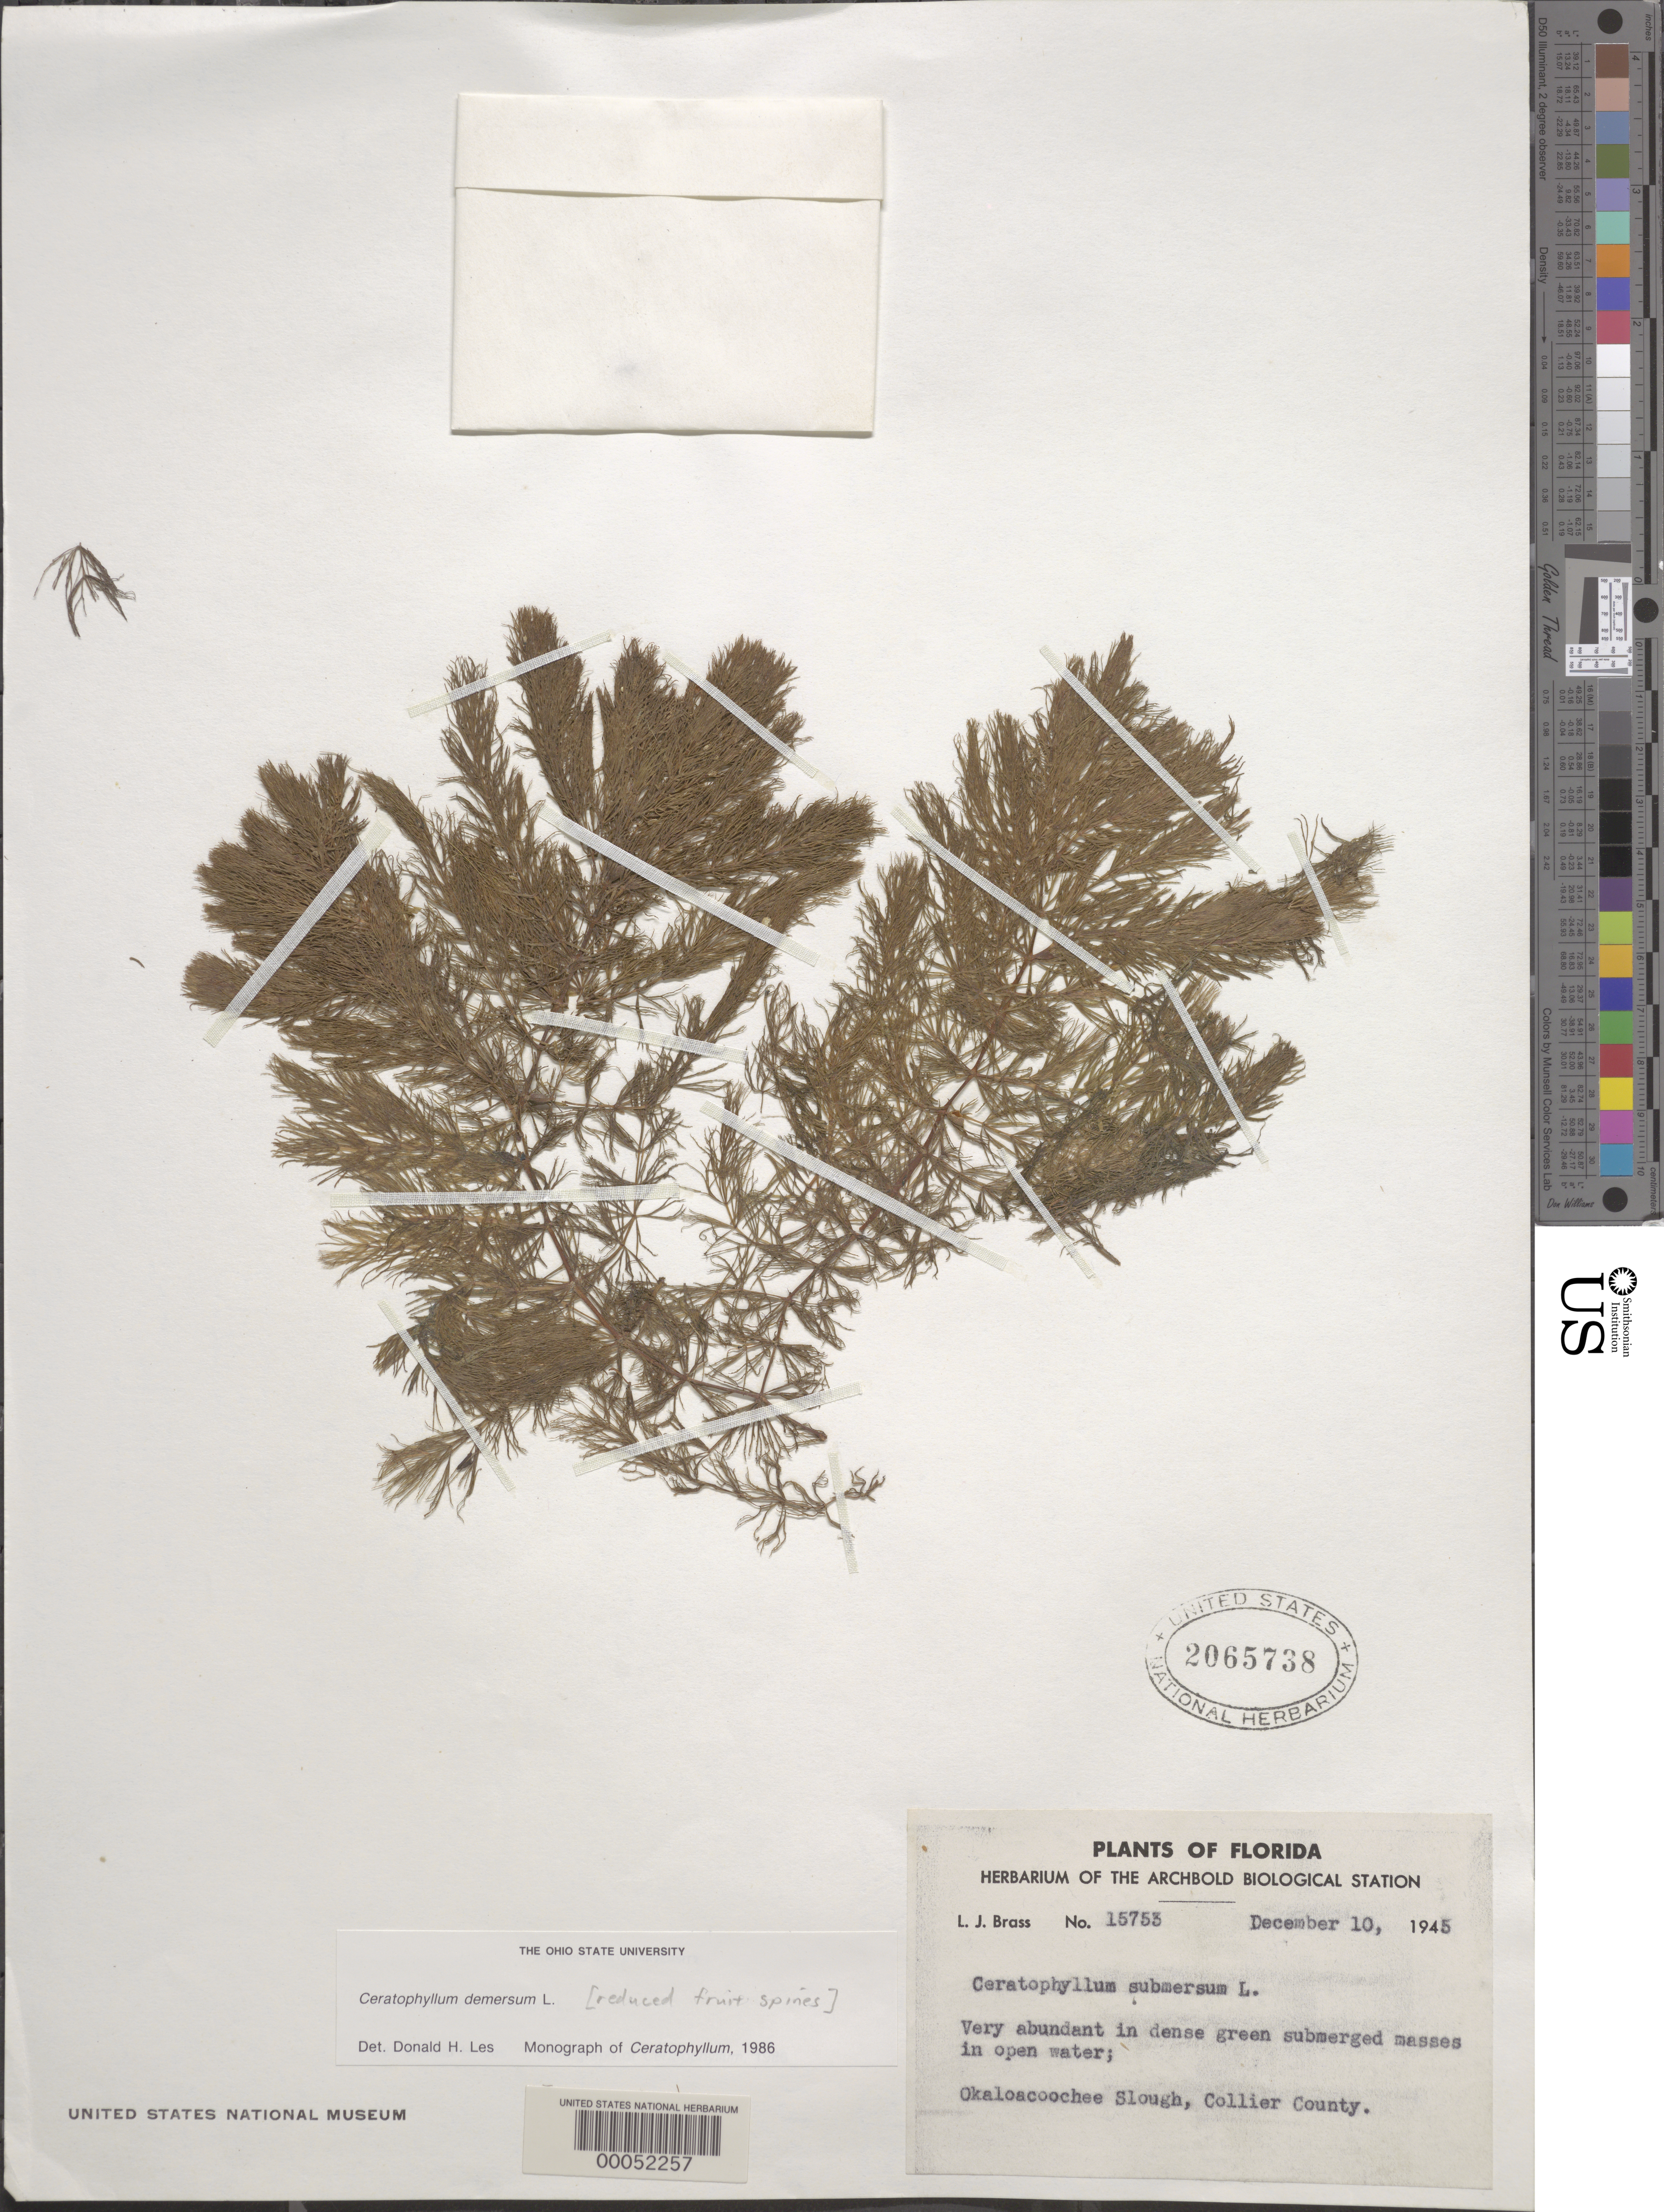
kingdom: Plantae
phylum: Tracheophyta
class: Magnoliopsida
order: Ceratophyllales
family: Ceratophyllaceae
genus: Ceratophyllum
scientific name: Ceratophyllum demersum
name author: L.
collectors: L. J. Brass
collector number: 15753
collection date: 1945-12-10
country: United States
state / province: Florida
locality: Okaloacoochee Slough, Collier County.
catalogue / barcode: US 2065738